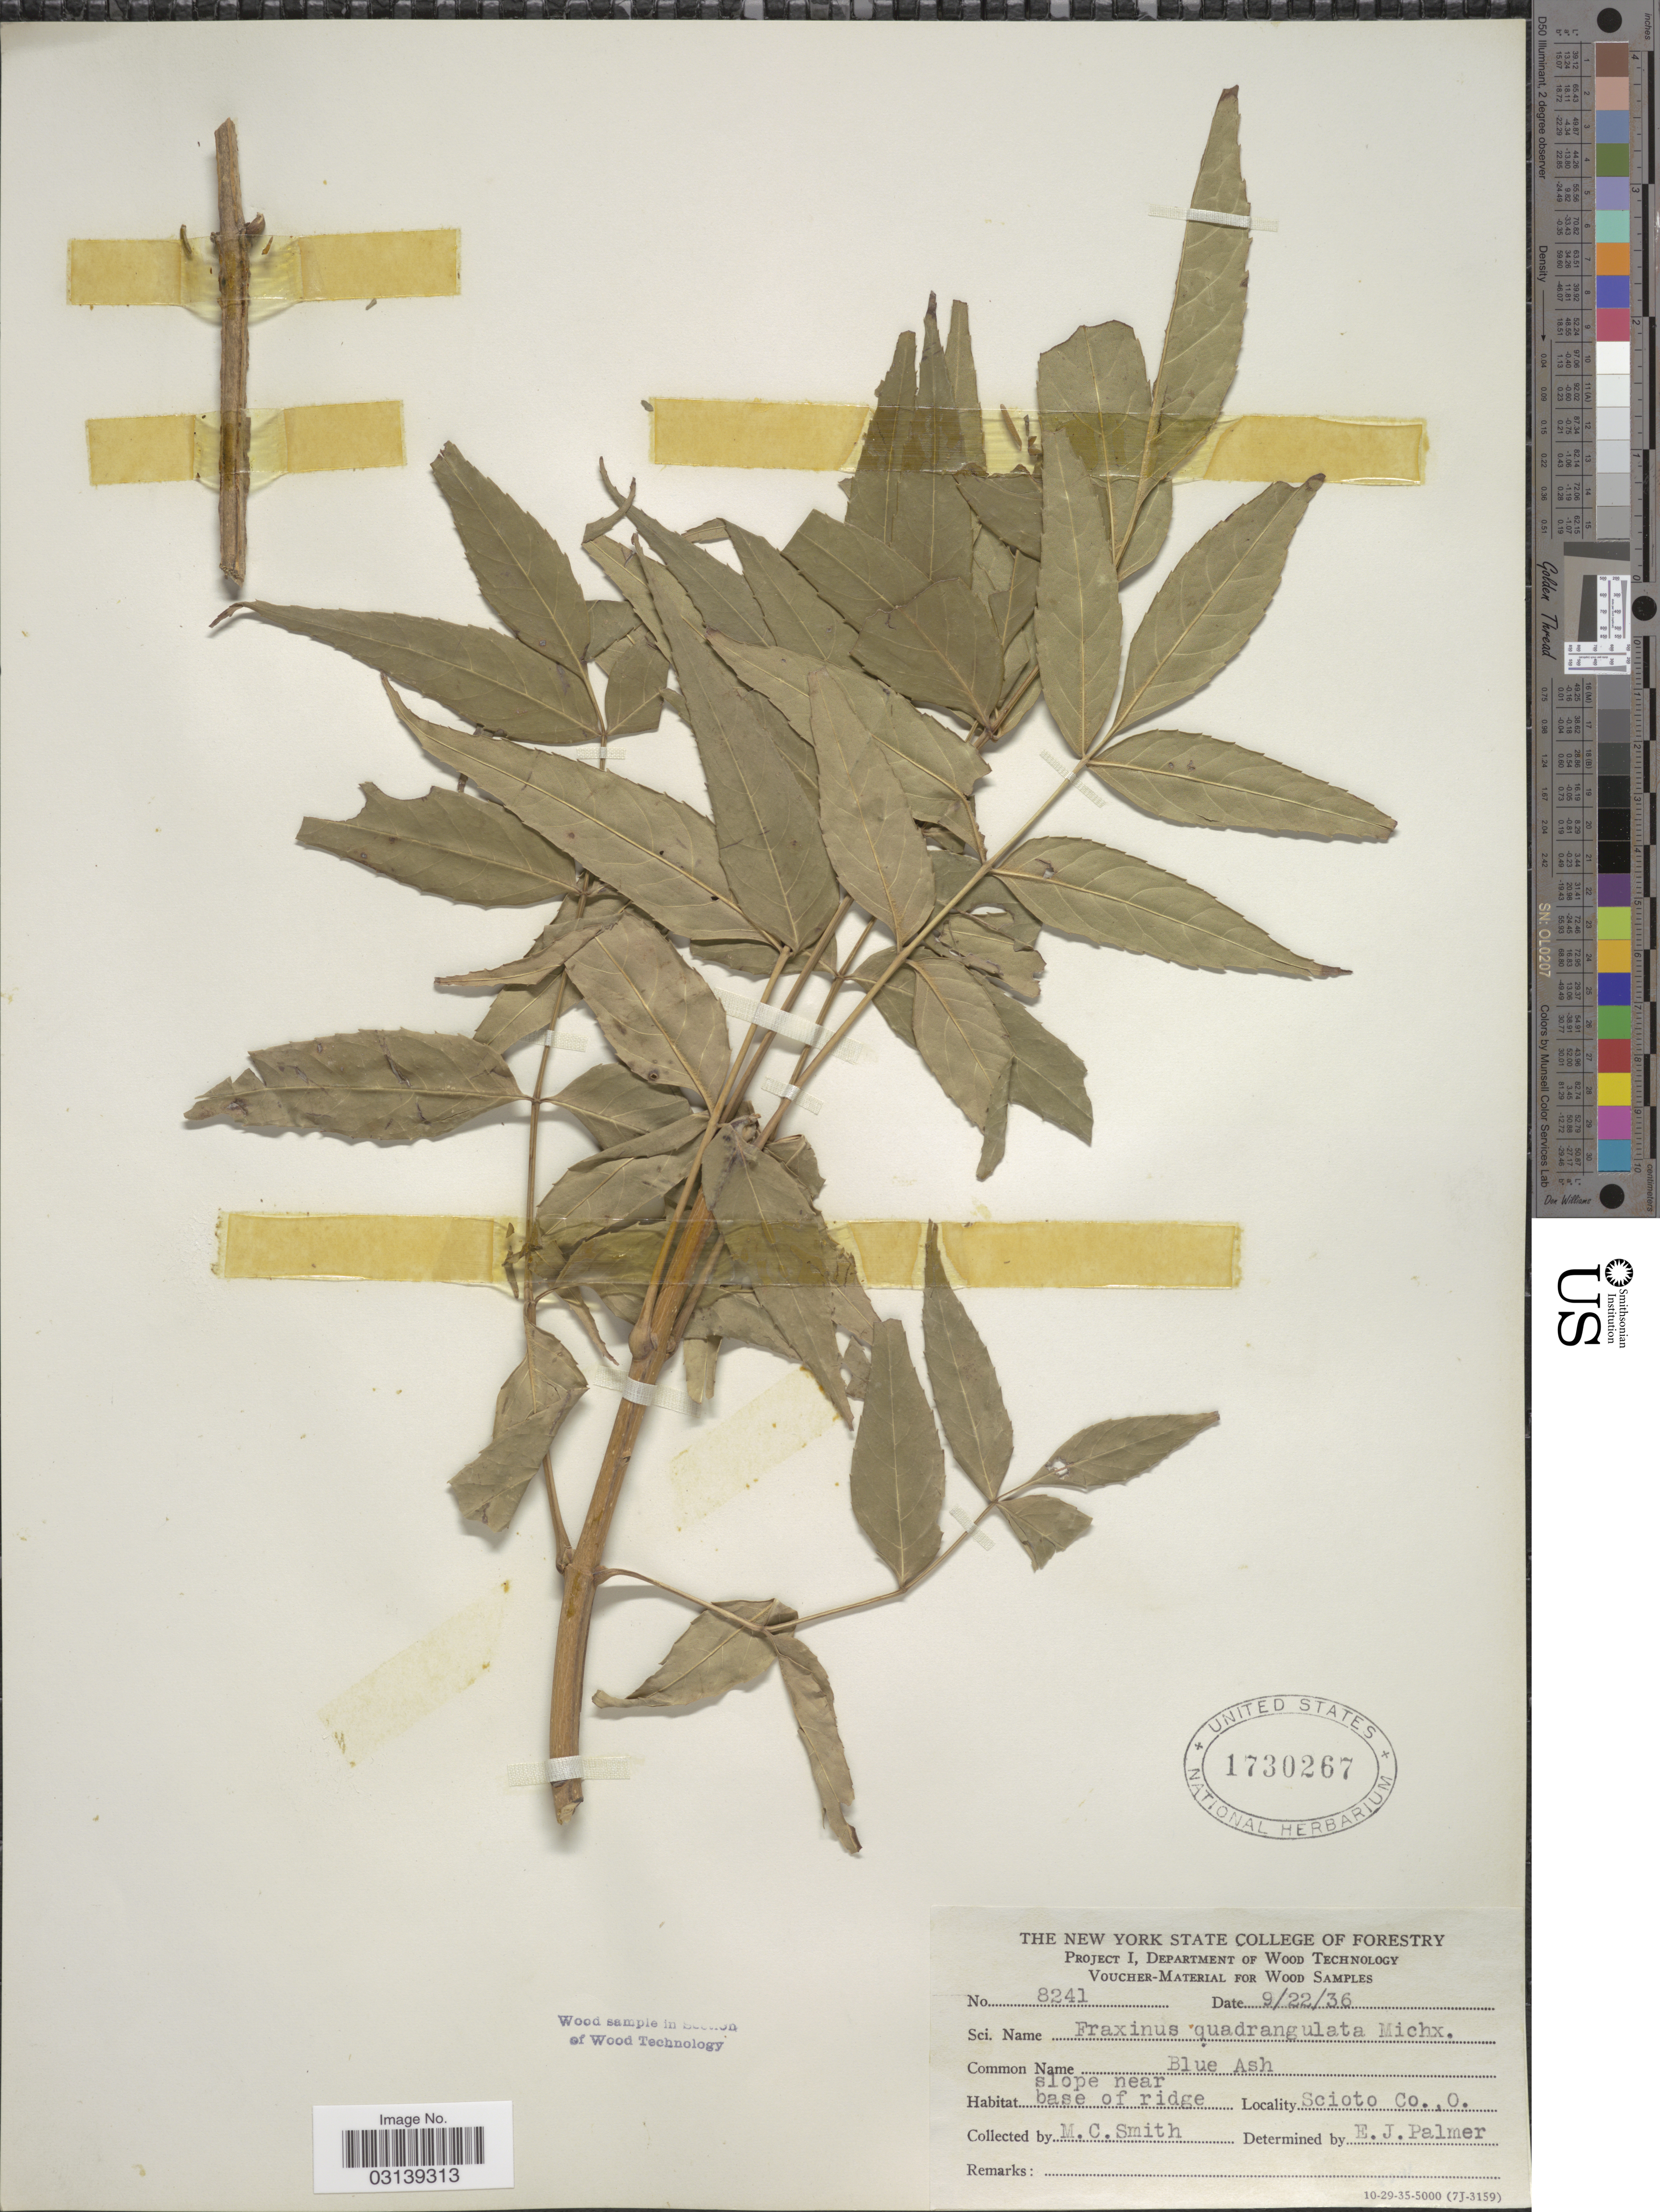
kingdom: Plantae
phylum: Tracheophyta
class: Magnoliopsida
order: Lamiales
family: Oleaceae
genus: Fraxinus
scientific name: Fraxinus quadrangulata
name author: Michx.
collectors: M. Smith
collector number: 8241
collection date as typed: Transcribed d/m/y: 22/9/36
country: United States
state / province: Ohio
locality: Slope near base of ridge, Scioto Co.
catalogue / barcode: US 1730267